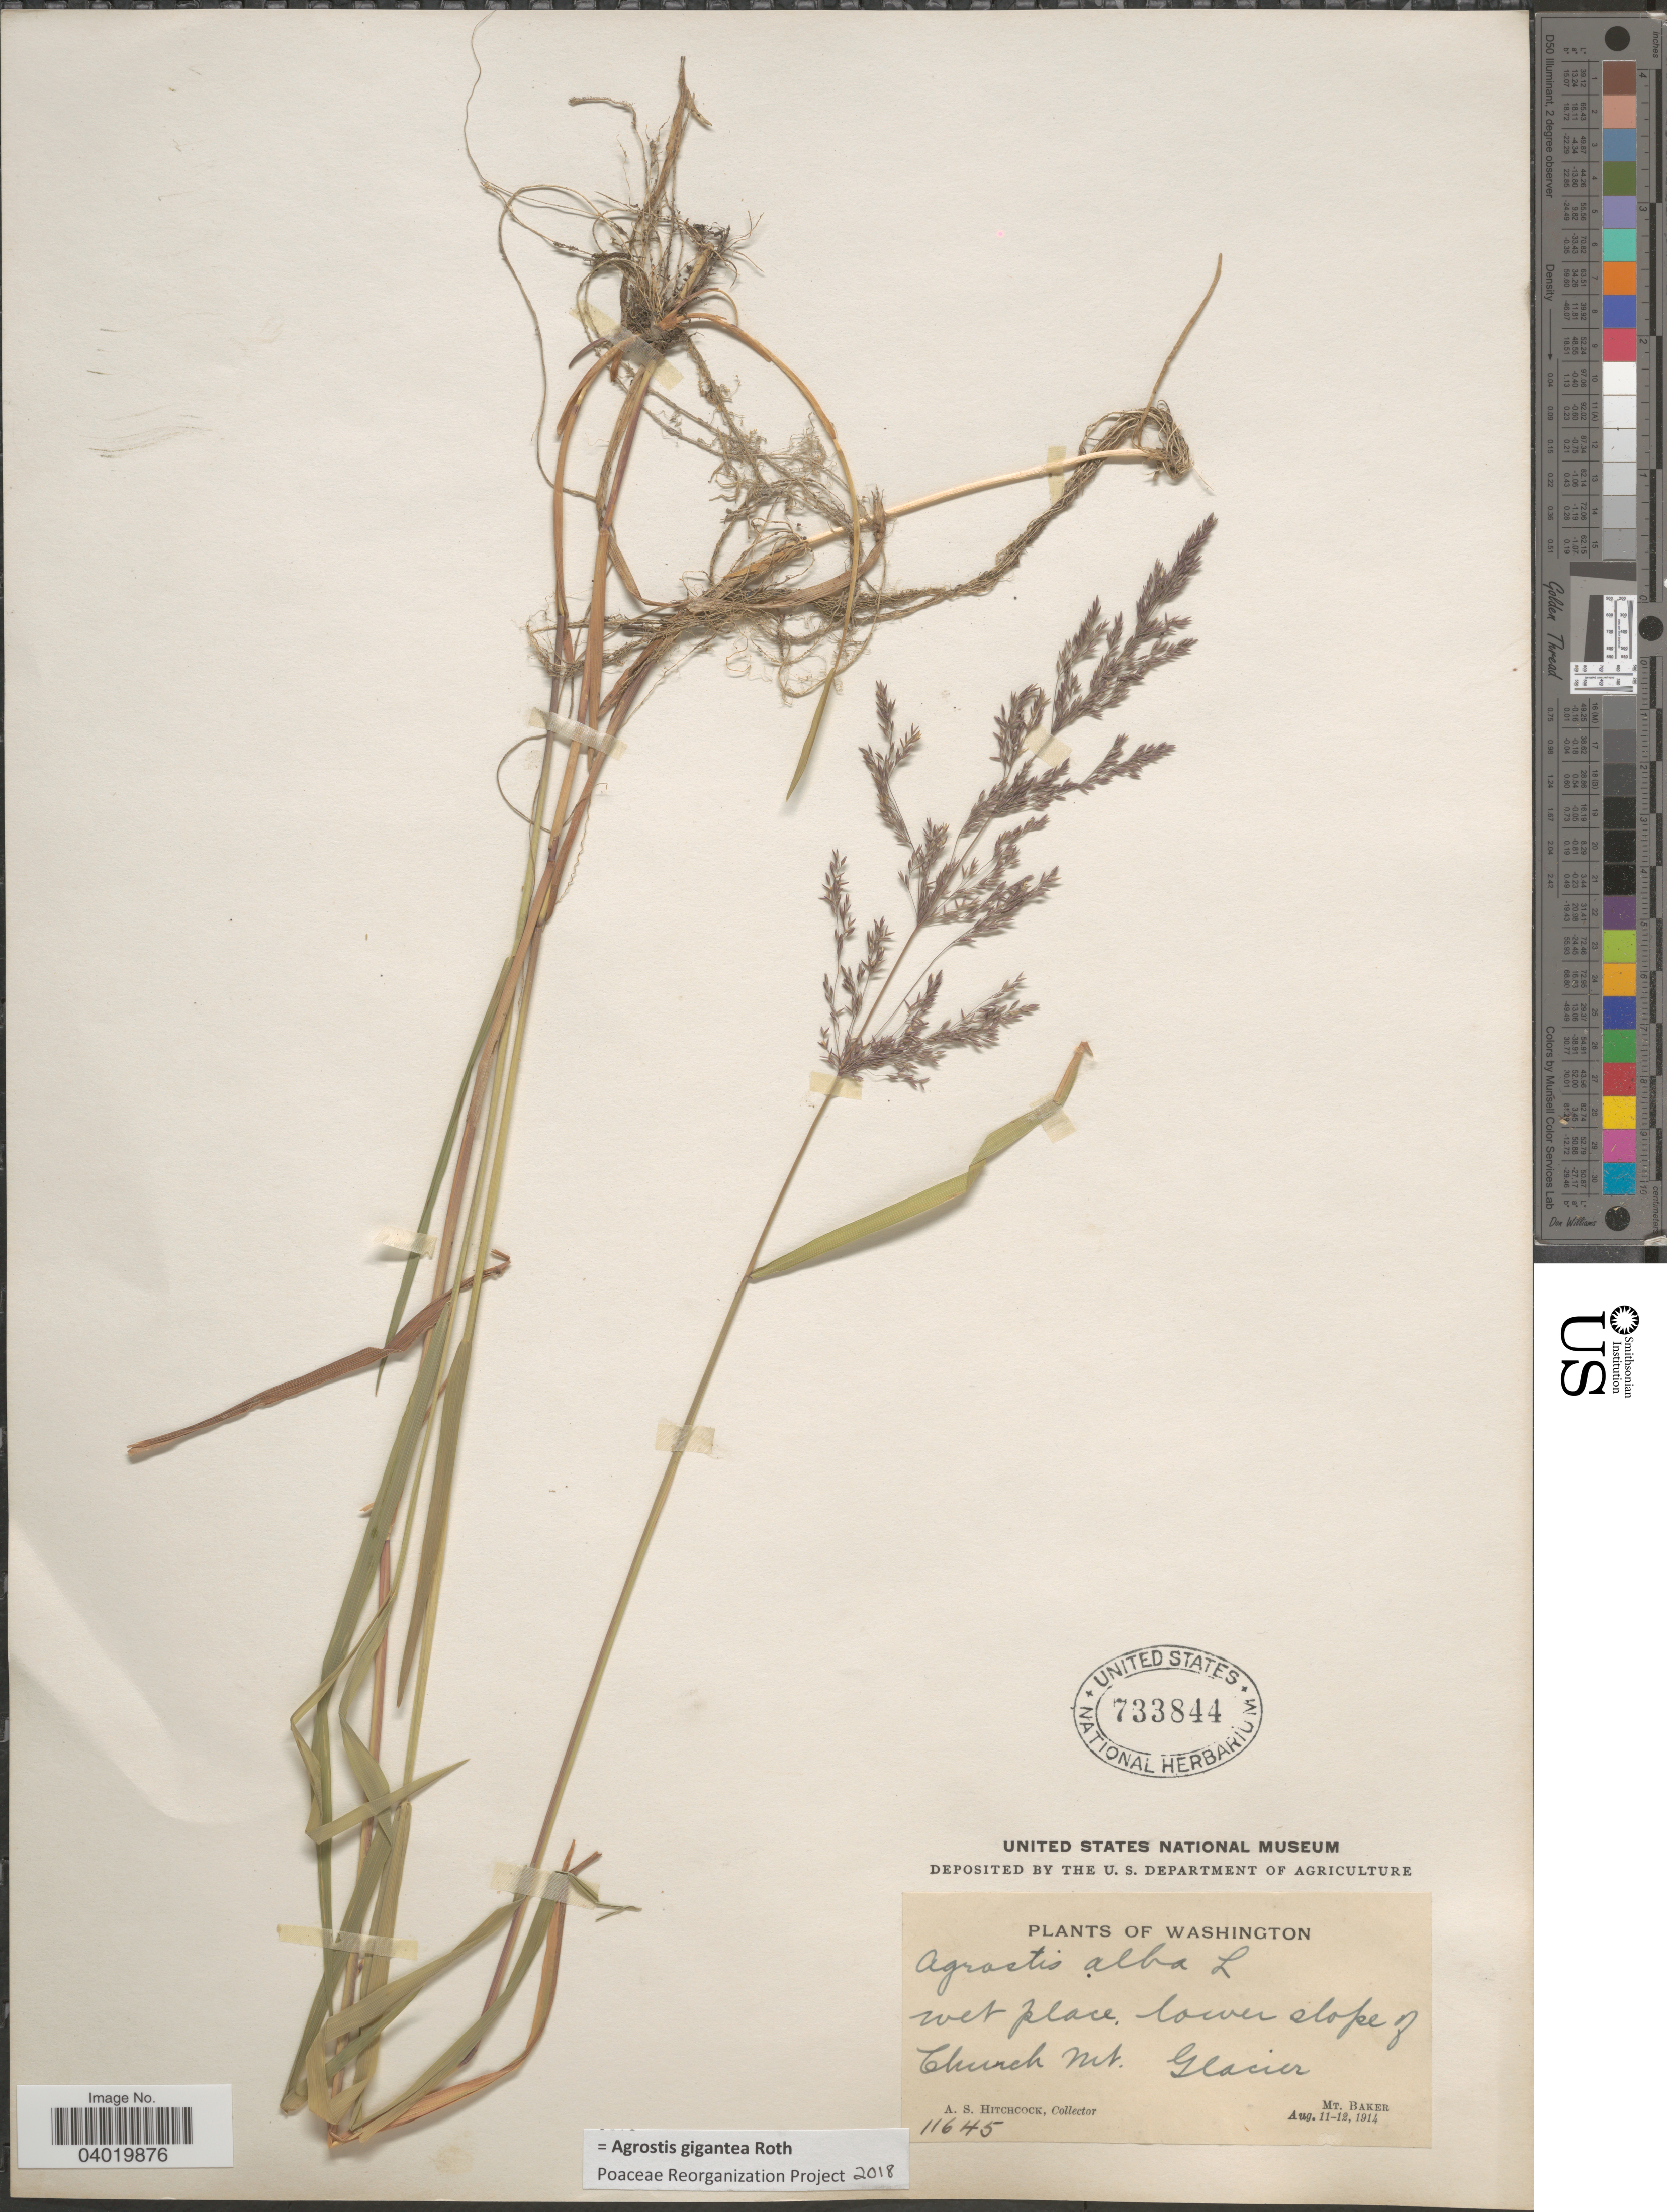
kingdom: Plantae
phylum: Tracheophyta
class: Liliopsida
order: Poales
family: Poaceae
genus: Agrostis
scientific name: Agrostis gigantea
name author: Roth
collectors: A. S. Hitchcock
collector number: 11645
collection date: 1914-08-11/1914-08-12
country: United States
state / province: Washington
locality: Wet place lower slope of Church Mt. Glacier. Mt. Baker.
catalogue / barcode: US 733844